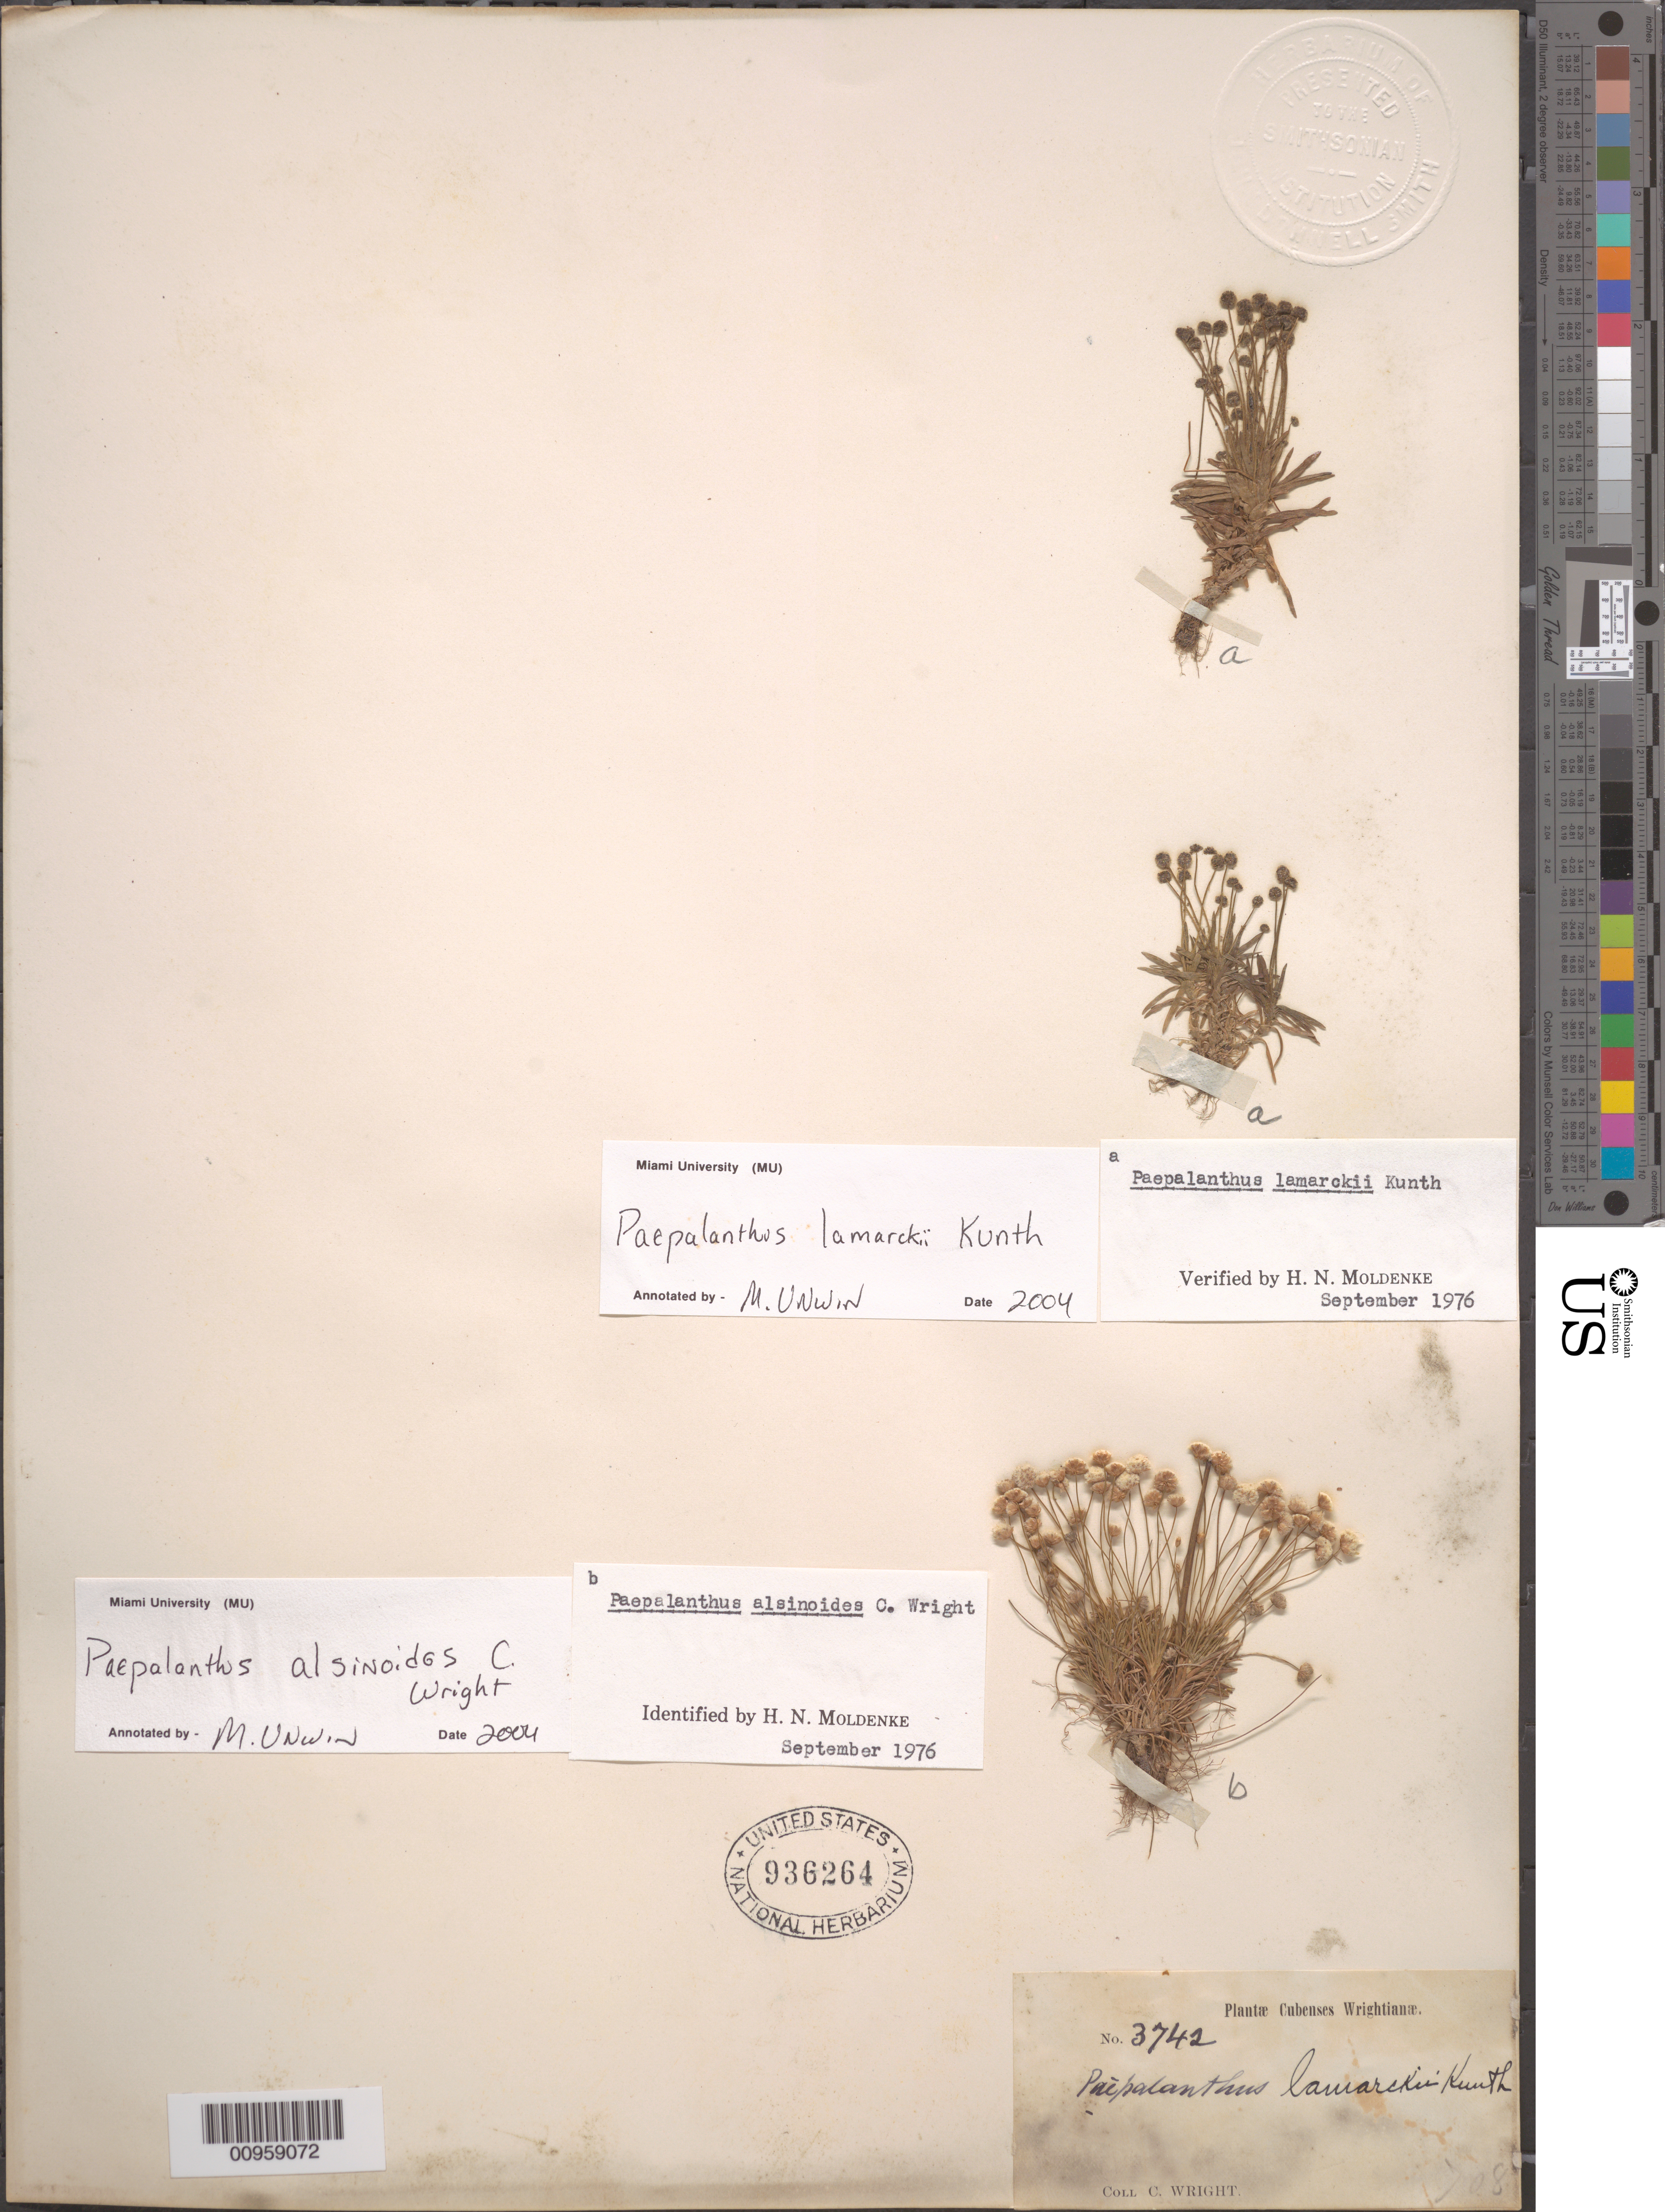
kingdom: Plantae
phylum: Tracheophyta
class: Liliopsida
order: Poales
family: Eriocaulaceae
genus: Paepalanthus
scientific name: Paepalanthus lamarckii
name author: Kunth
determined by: Unwin, M. M.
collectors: C. Wright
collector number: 3742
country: Cuba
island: Cuba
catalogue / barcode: US 936264